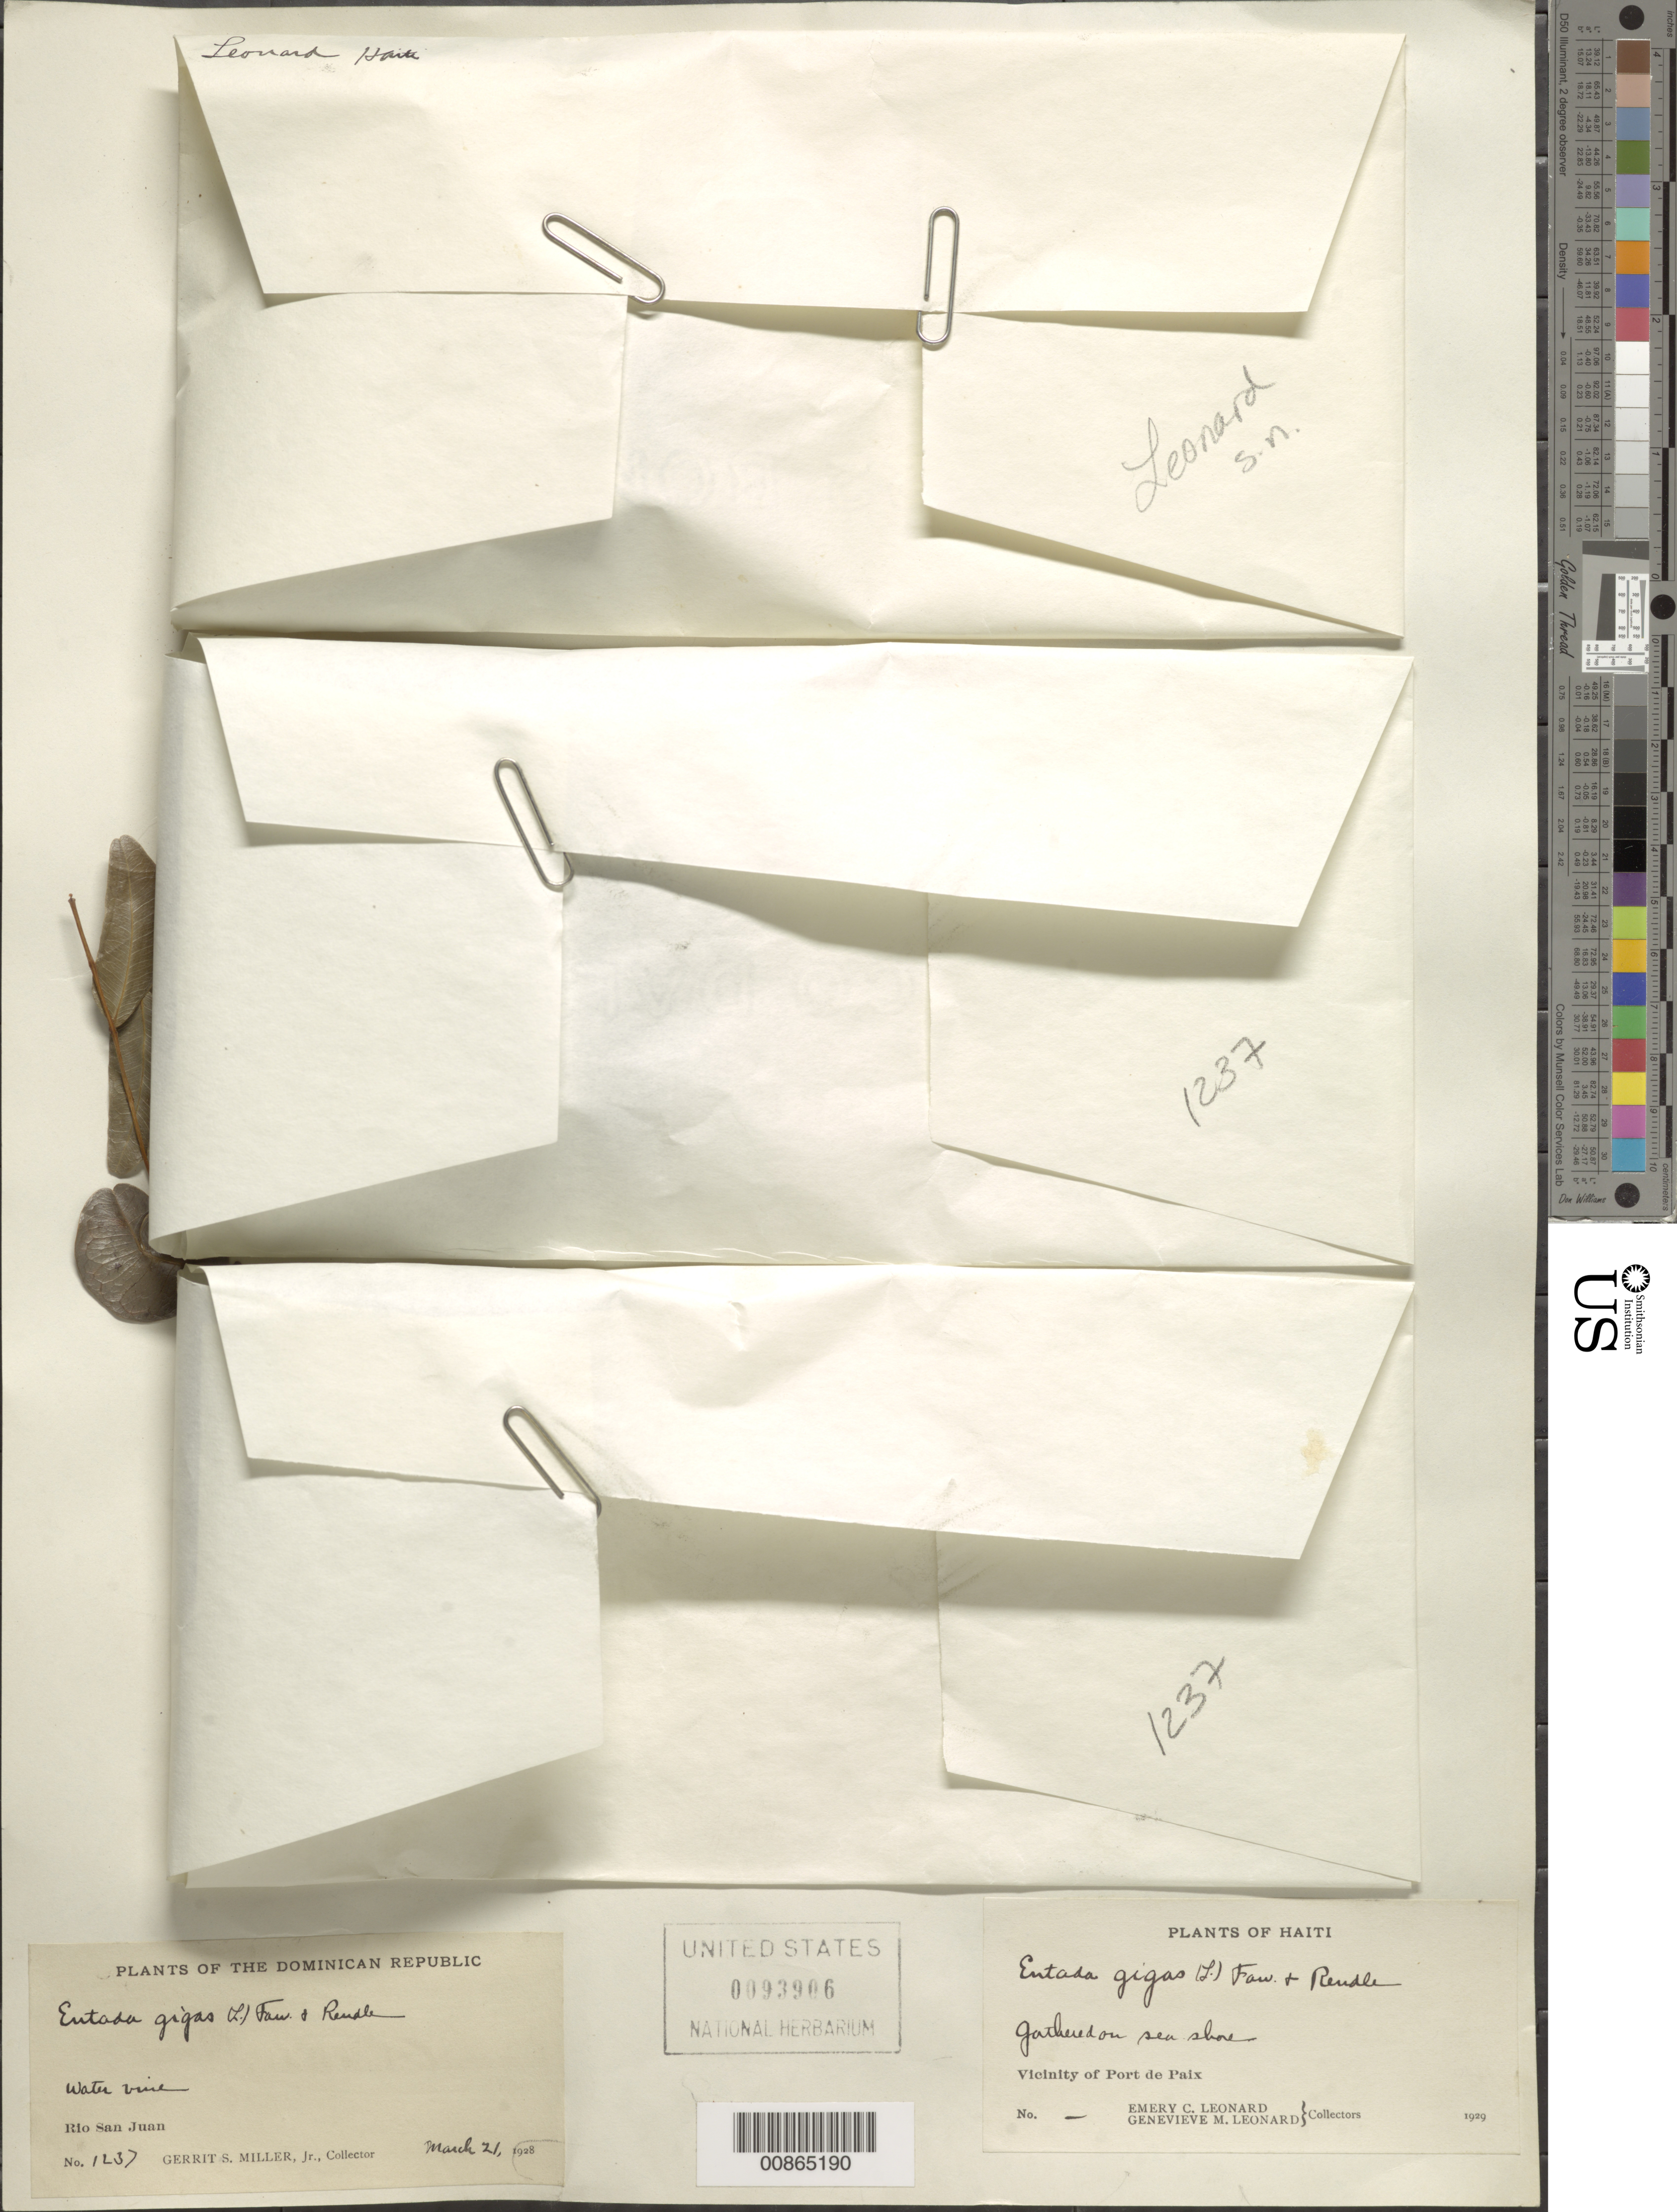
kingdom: Plantae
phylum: Tracheophyta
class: Magnoliopsida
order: Fabales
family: Fabaceae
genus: Entada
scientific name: Entada gigas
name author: (L.) Fawc. & Rendle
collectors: G. S. Miller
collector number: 1237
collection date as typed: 21 Mar 1928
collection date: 1928-03-21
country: Dominican Republic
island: Hispaniola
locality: Río San Juan.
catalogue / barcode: US 93906